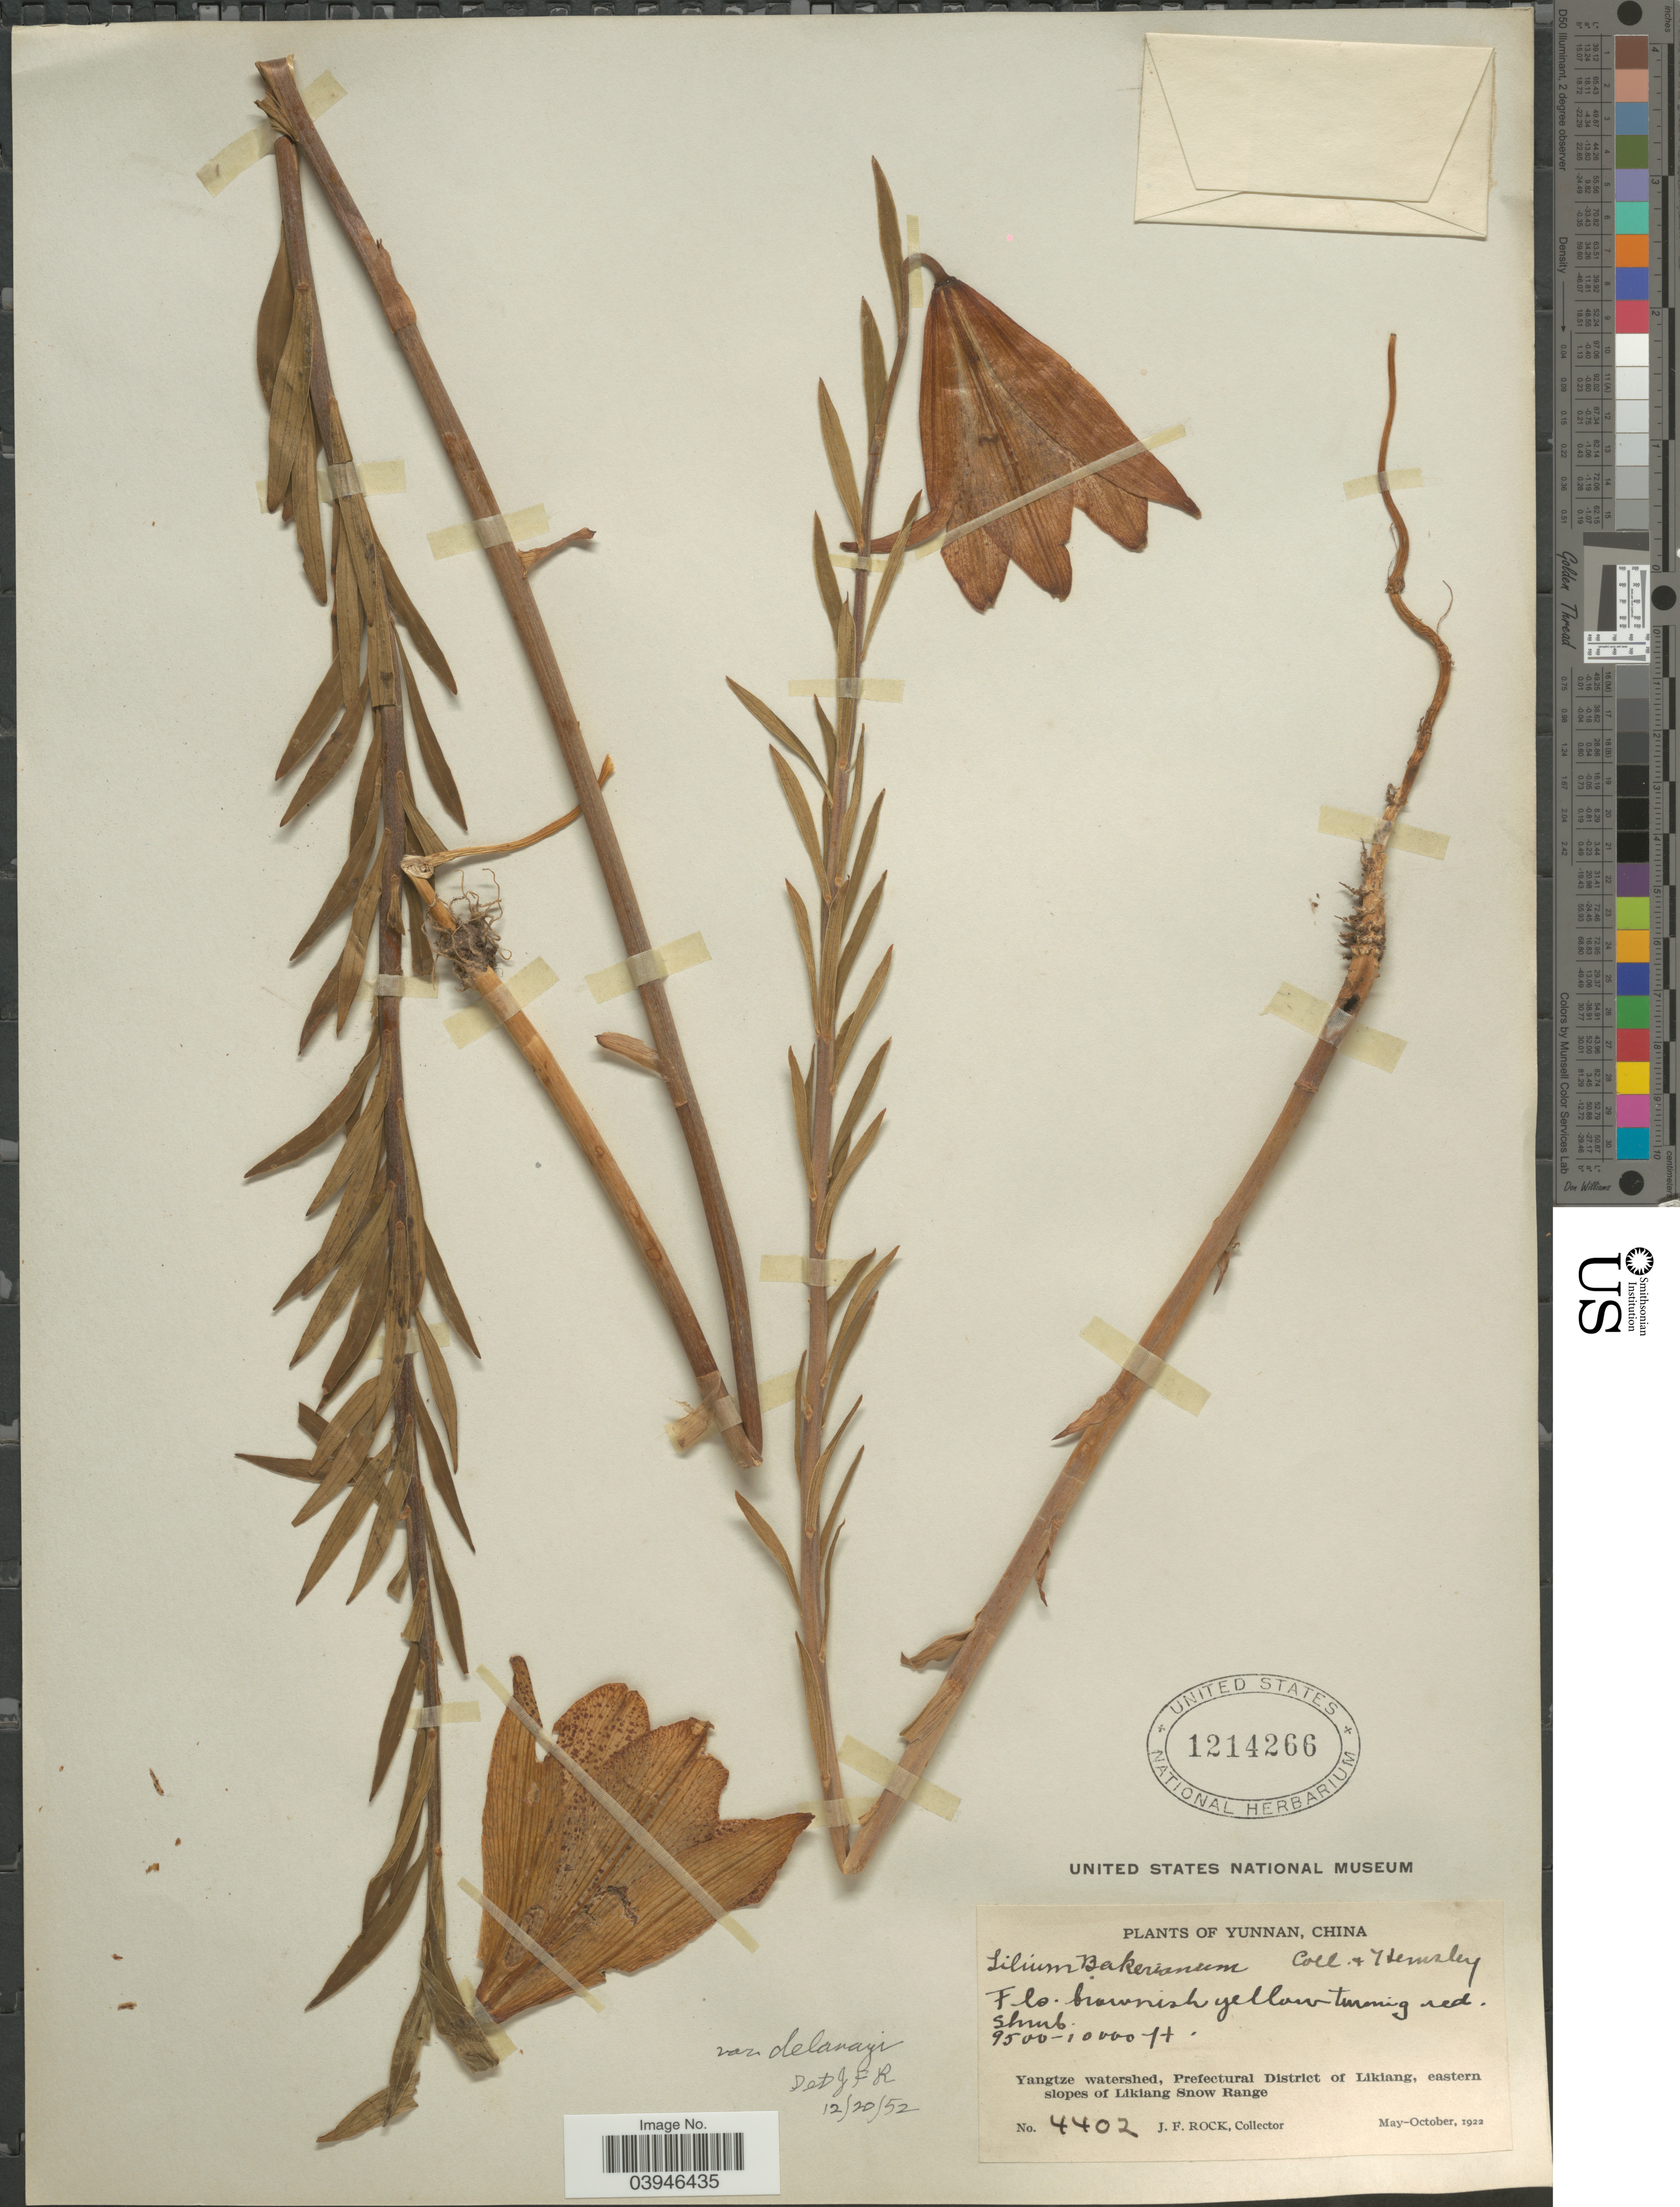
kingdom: Plantae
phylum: Tracheophyta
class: Liliopsida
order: Liliales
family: Liliaceae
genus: Lilium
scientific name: Lilium bakerianum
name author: Collett & Hemsl.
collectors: J. Rock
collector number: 4402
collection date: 1922-05/1922-10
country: China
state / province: Yunnan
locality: Yangtze watershed, Prefectural District of Likiang, eastern slopes of Likiang Snow Range.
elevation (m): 2896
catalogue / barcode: US 1214266